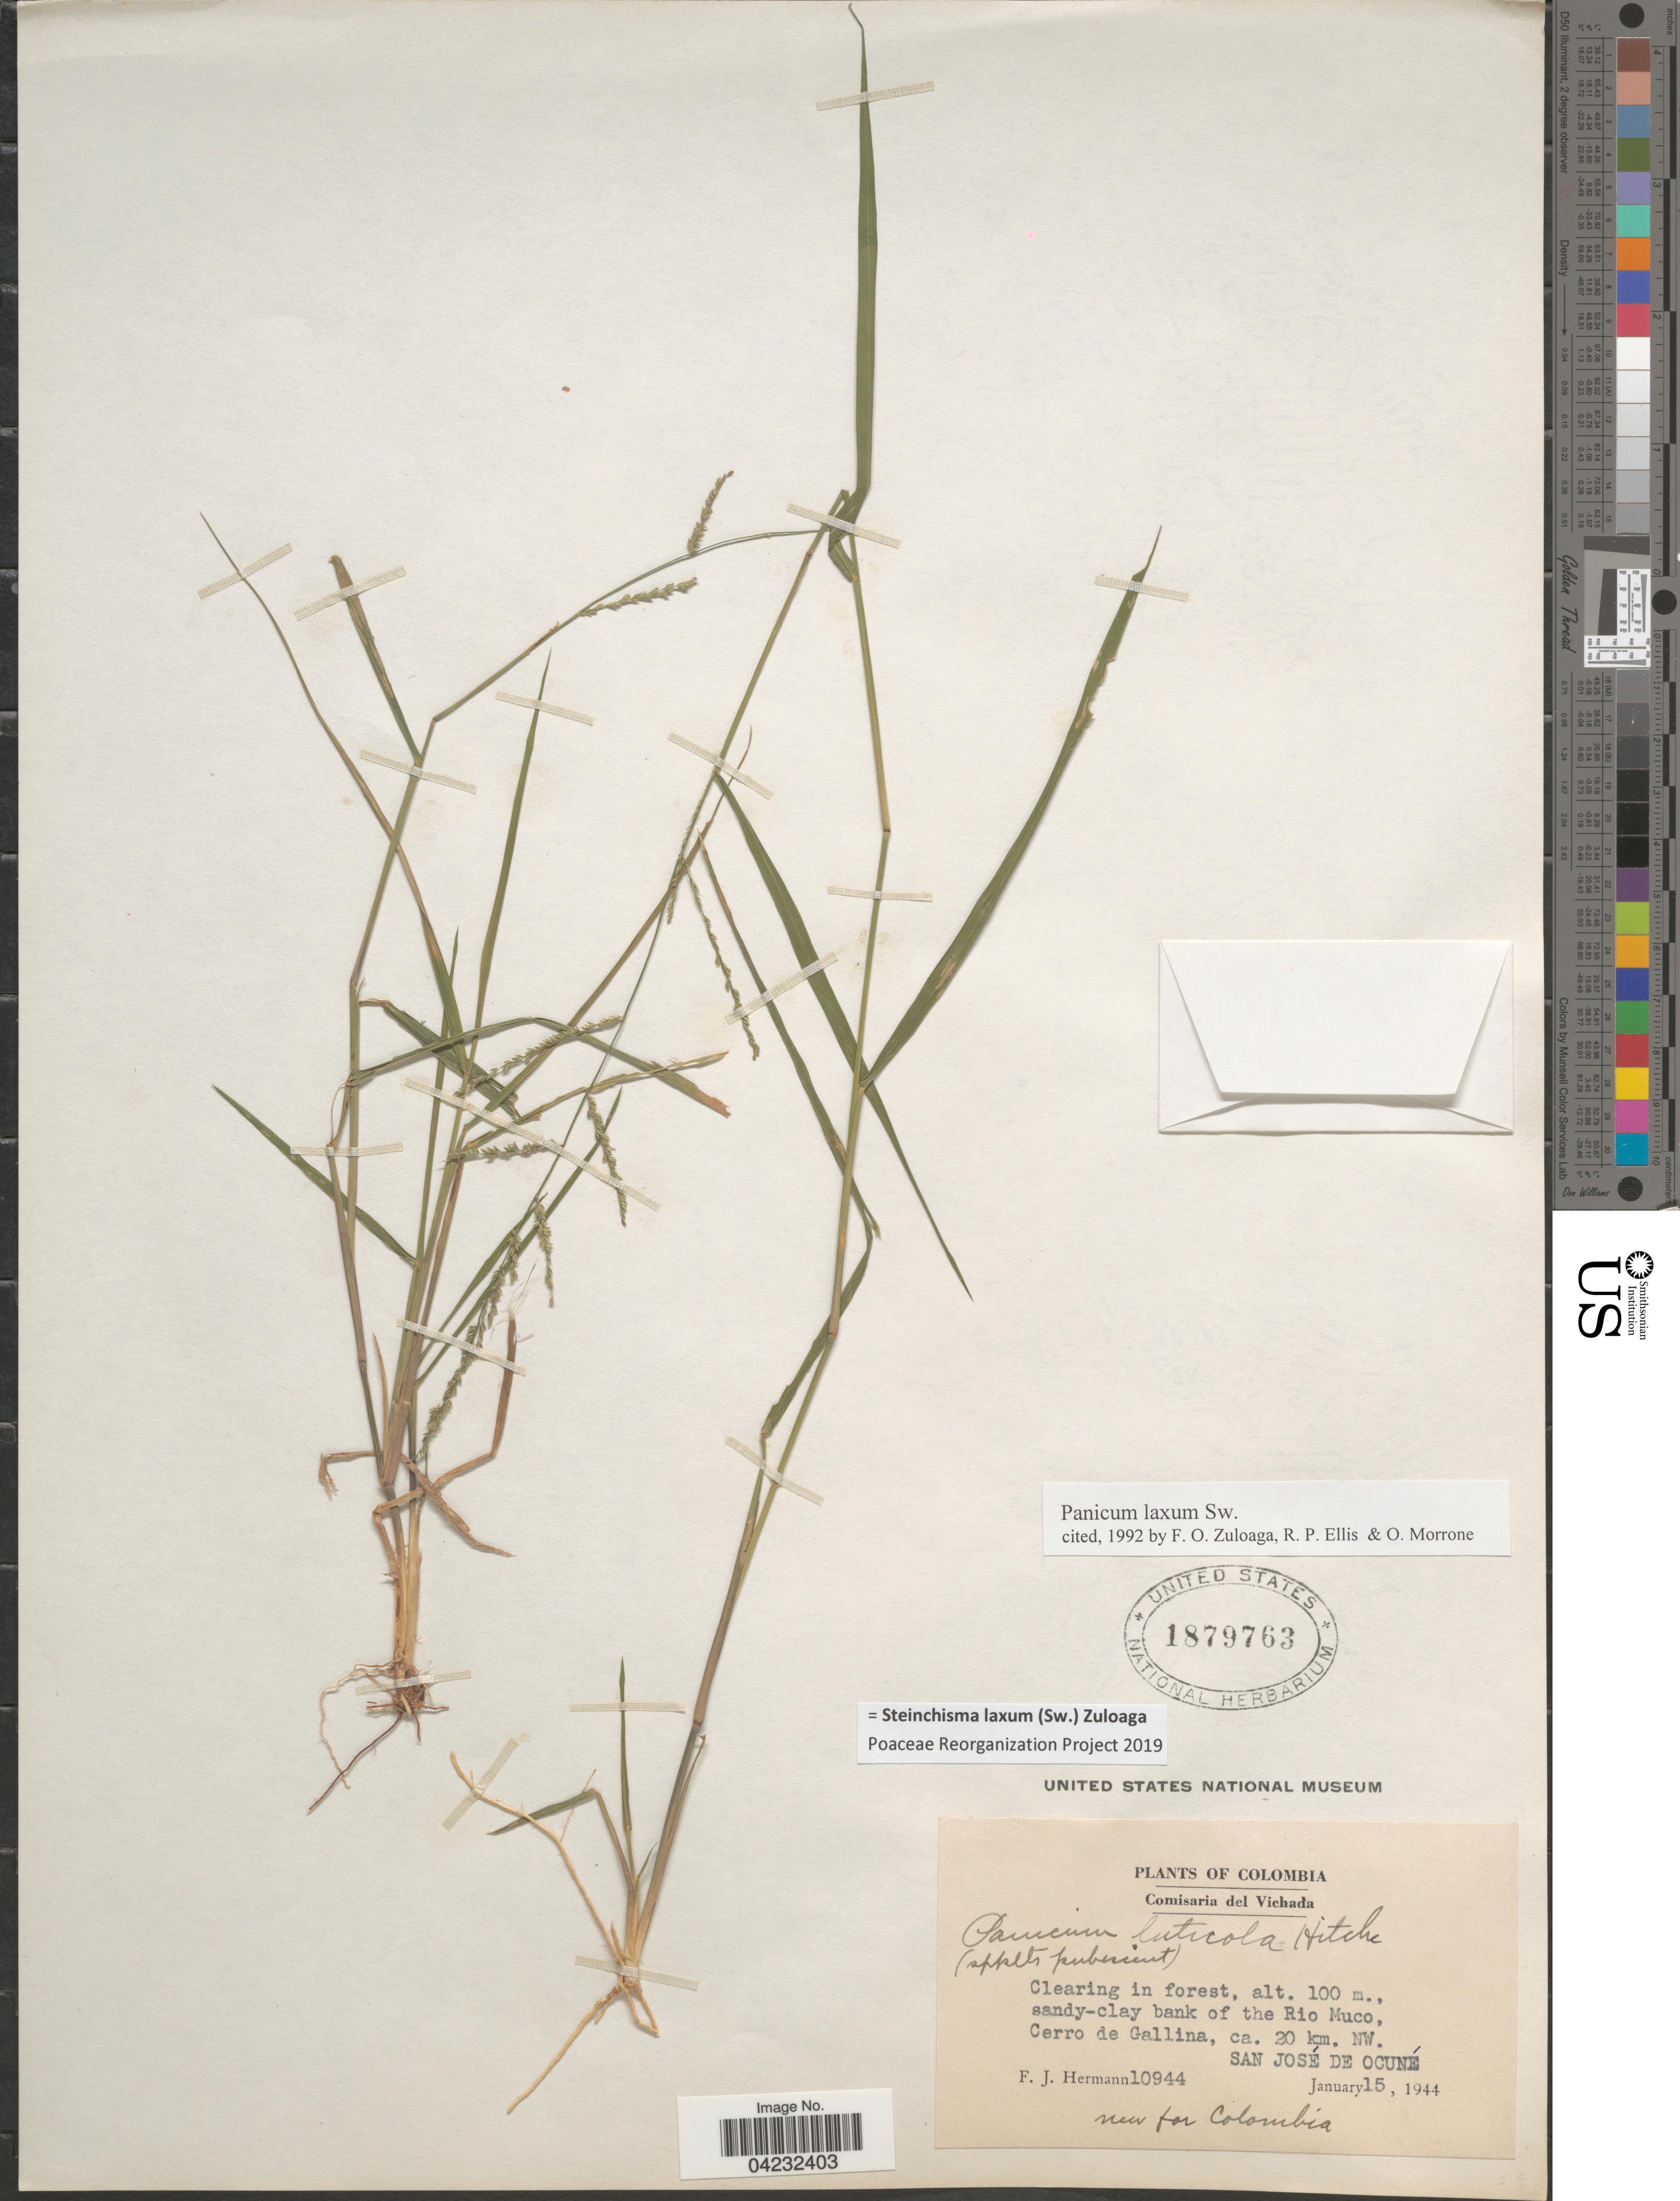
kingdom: Plantae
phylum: Tracheophyta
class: Liliopsida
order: Poales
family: Poaceae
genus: Steinchisma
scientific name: Steinchisma laxum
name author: (Sw.) Zuloaga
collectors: F. J. Hermann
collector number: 10944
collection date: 1944-01-15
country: Colombia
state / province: Vichada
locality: Comisaria del Vichada. Clearing in forest, sandy-clay bank of the Rio Muco, Cerro de Gallina, ca. 20 km. NW. San José de Ocuné.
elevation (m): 100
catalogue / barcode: US 1879763